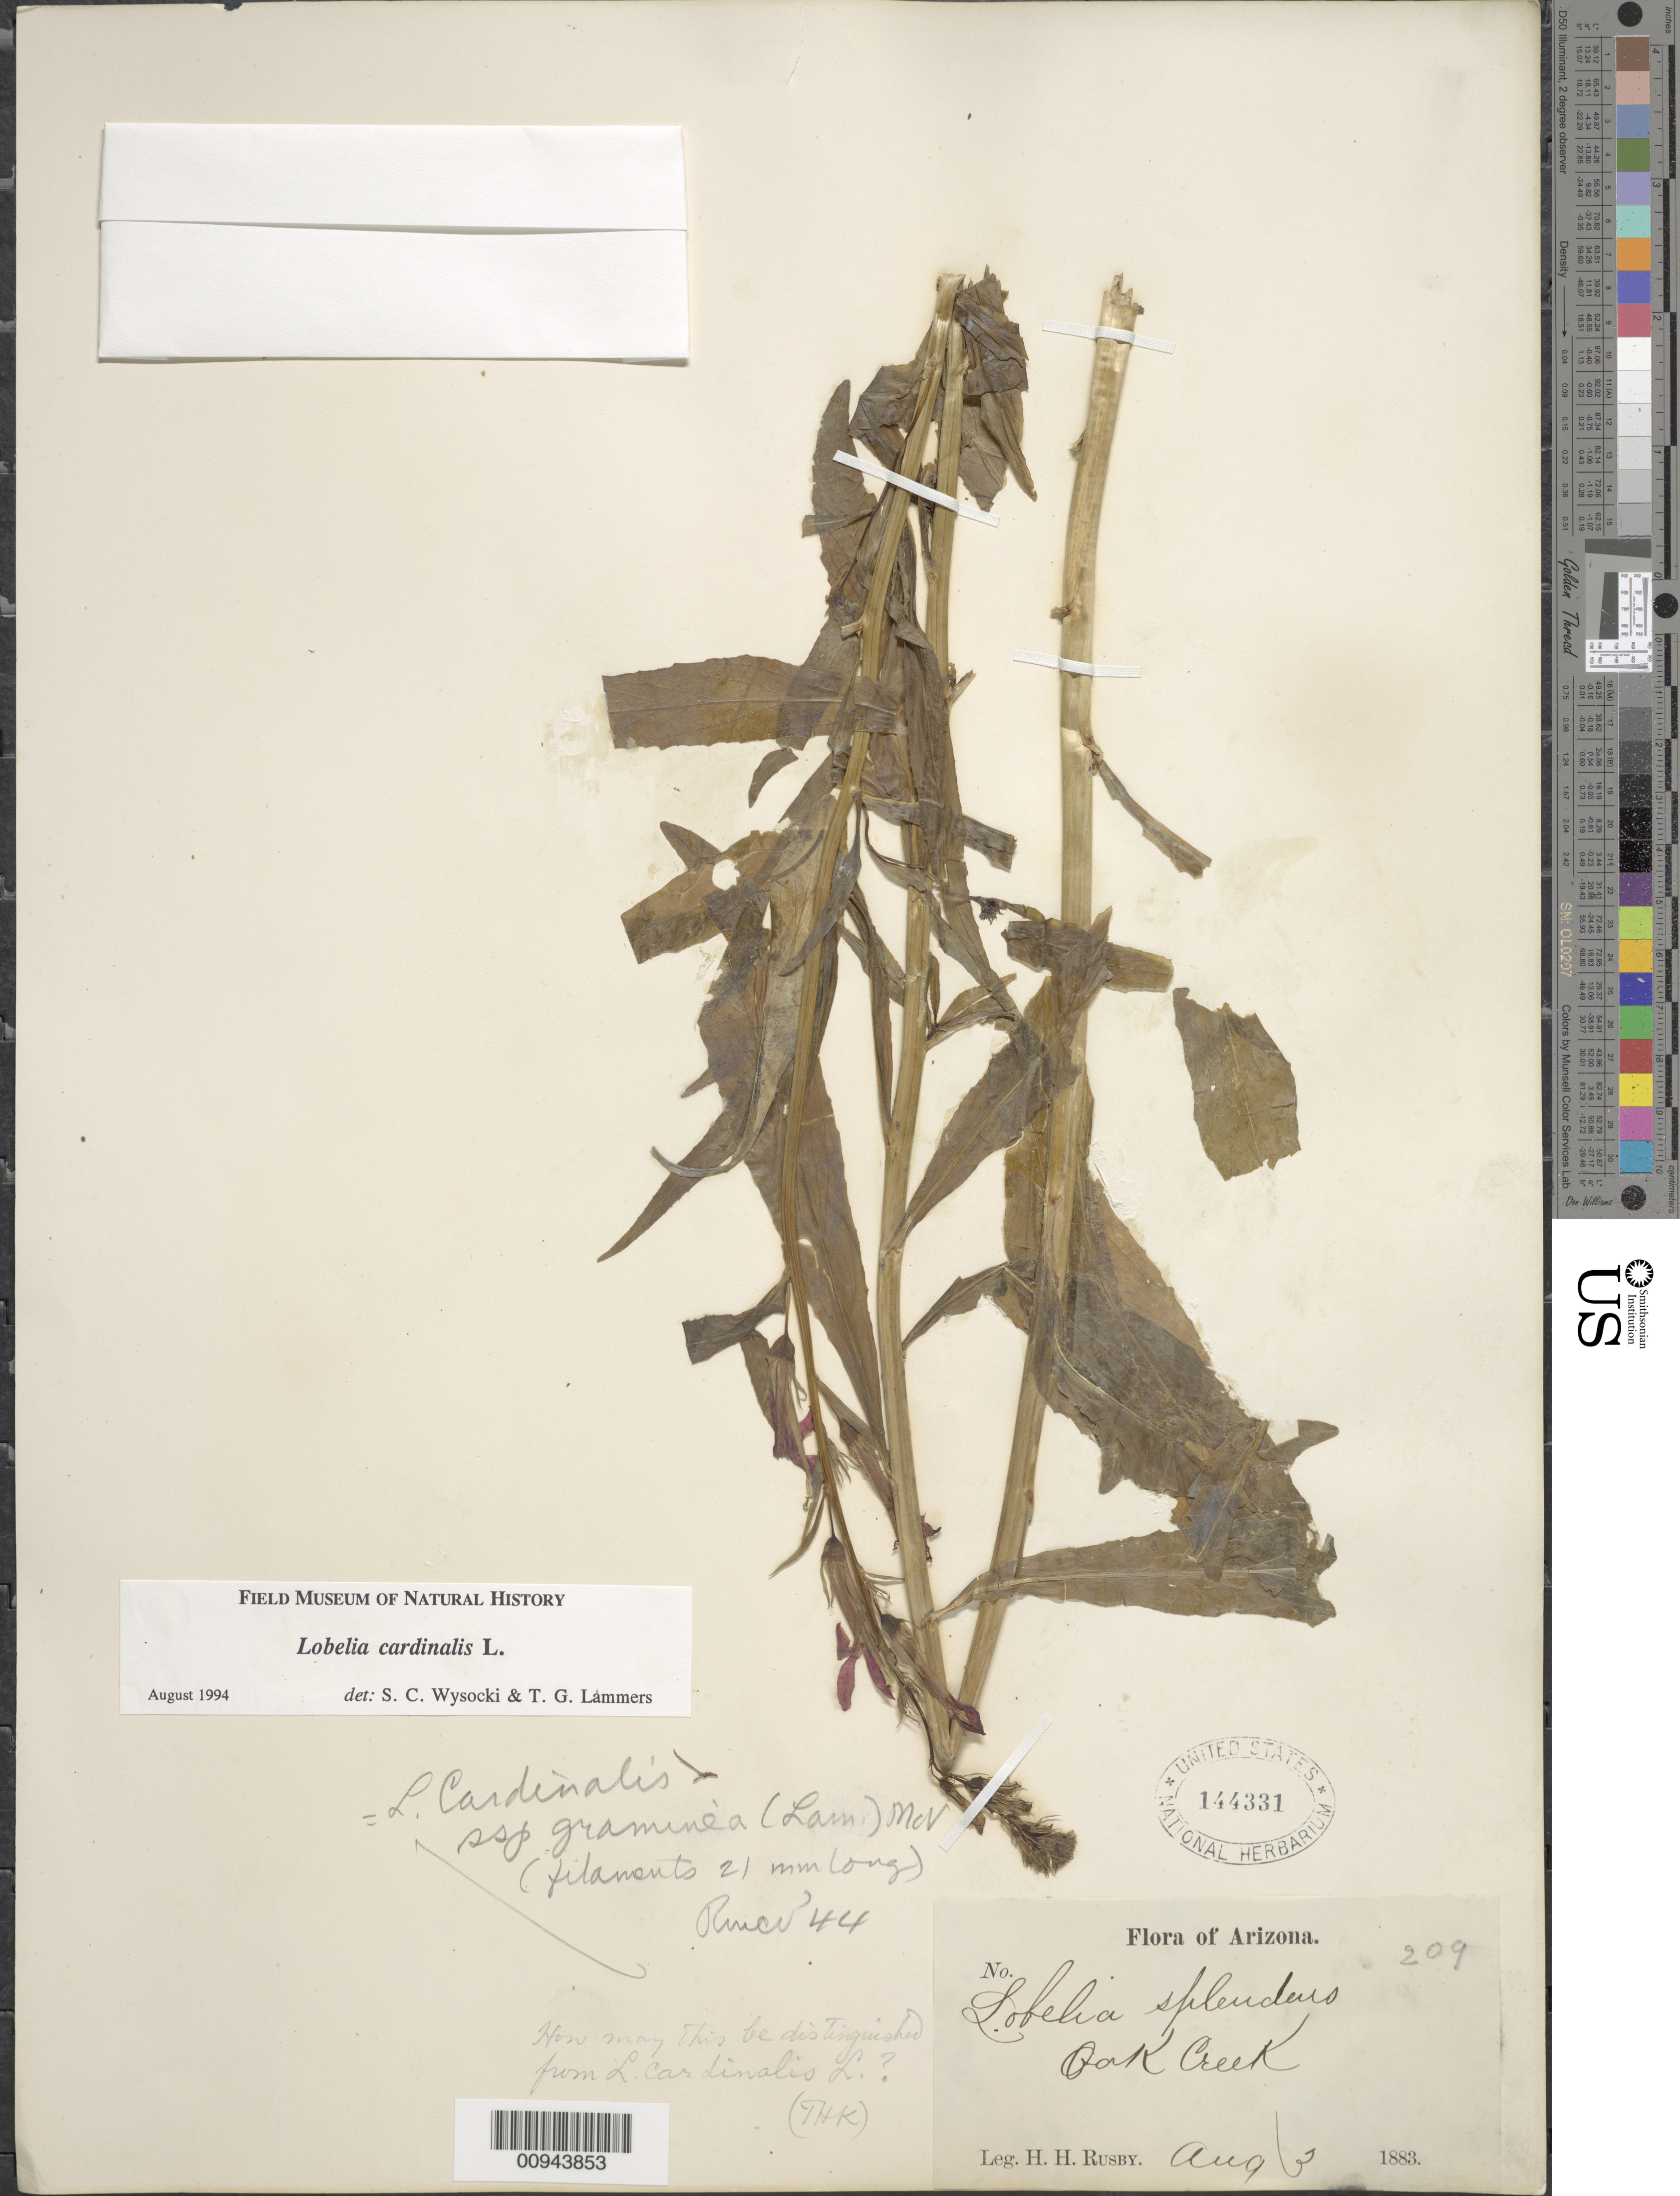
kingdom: Plantae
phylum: Tracheophyta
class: Magnoliopsida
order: Asterales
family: Campanulaceae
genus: Lobelia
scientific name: Lobelia cardinalis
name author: L.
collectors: H. H. Rusby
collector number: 209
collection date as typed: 03 Aug 1883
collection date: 1883-08-03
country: United States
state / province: Arizona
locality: Oak Creek.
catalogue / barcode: US 144331